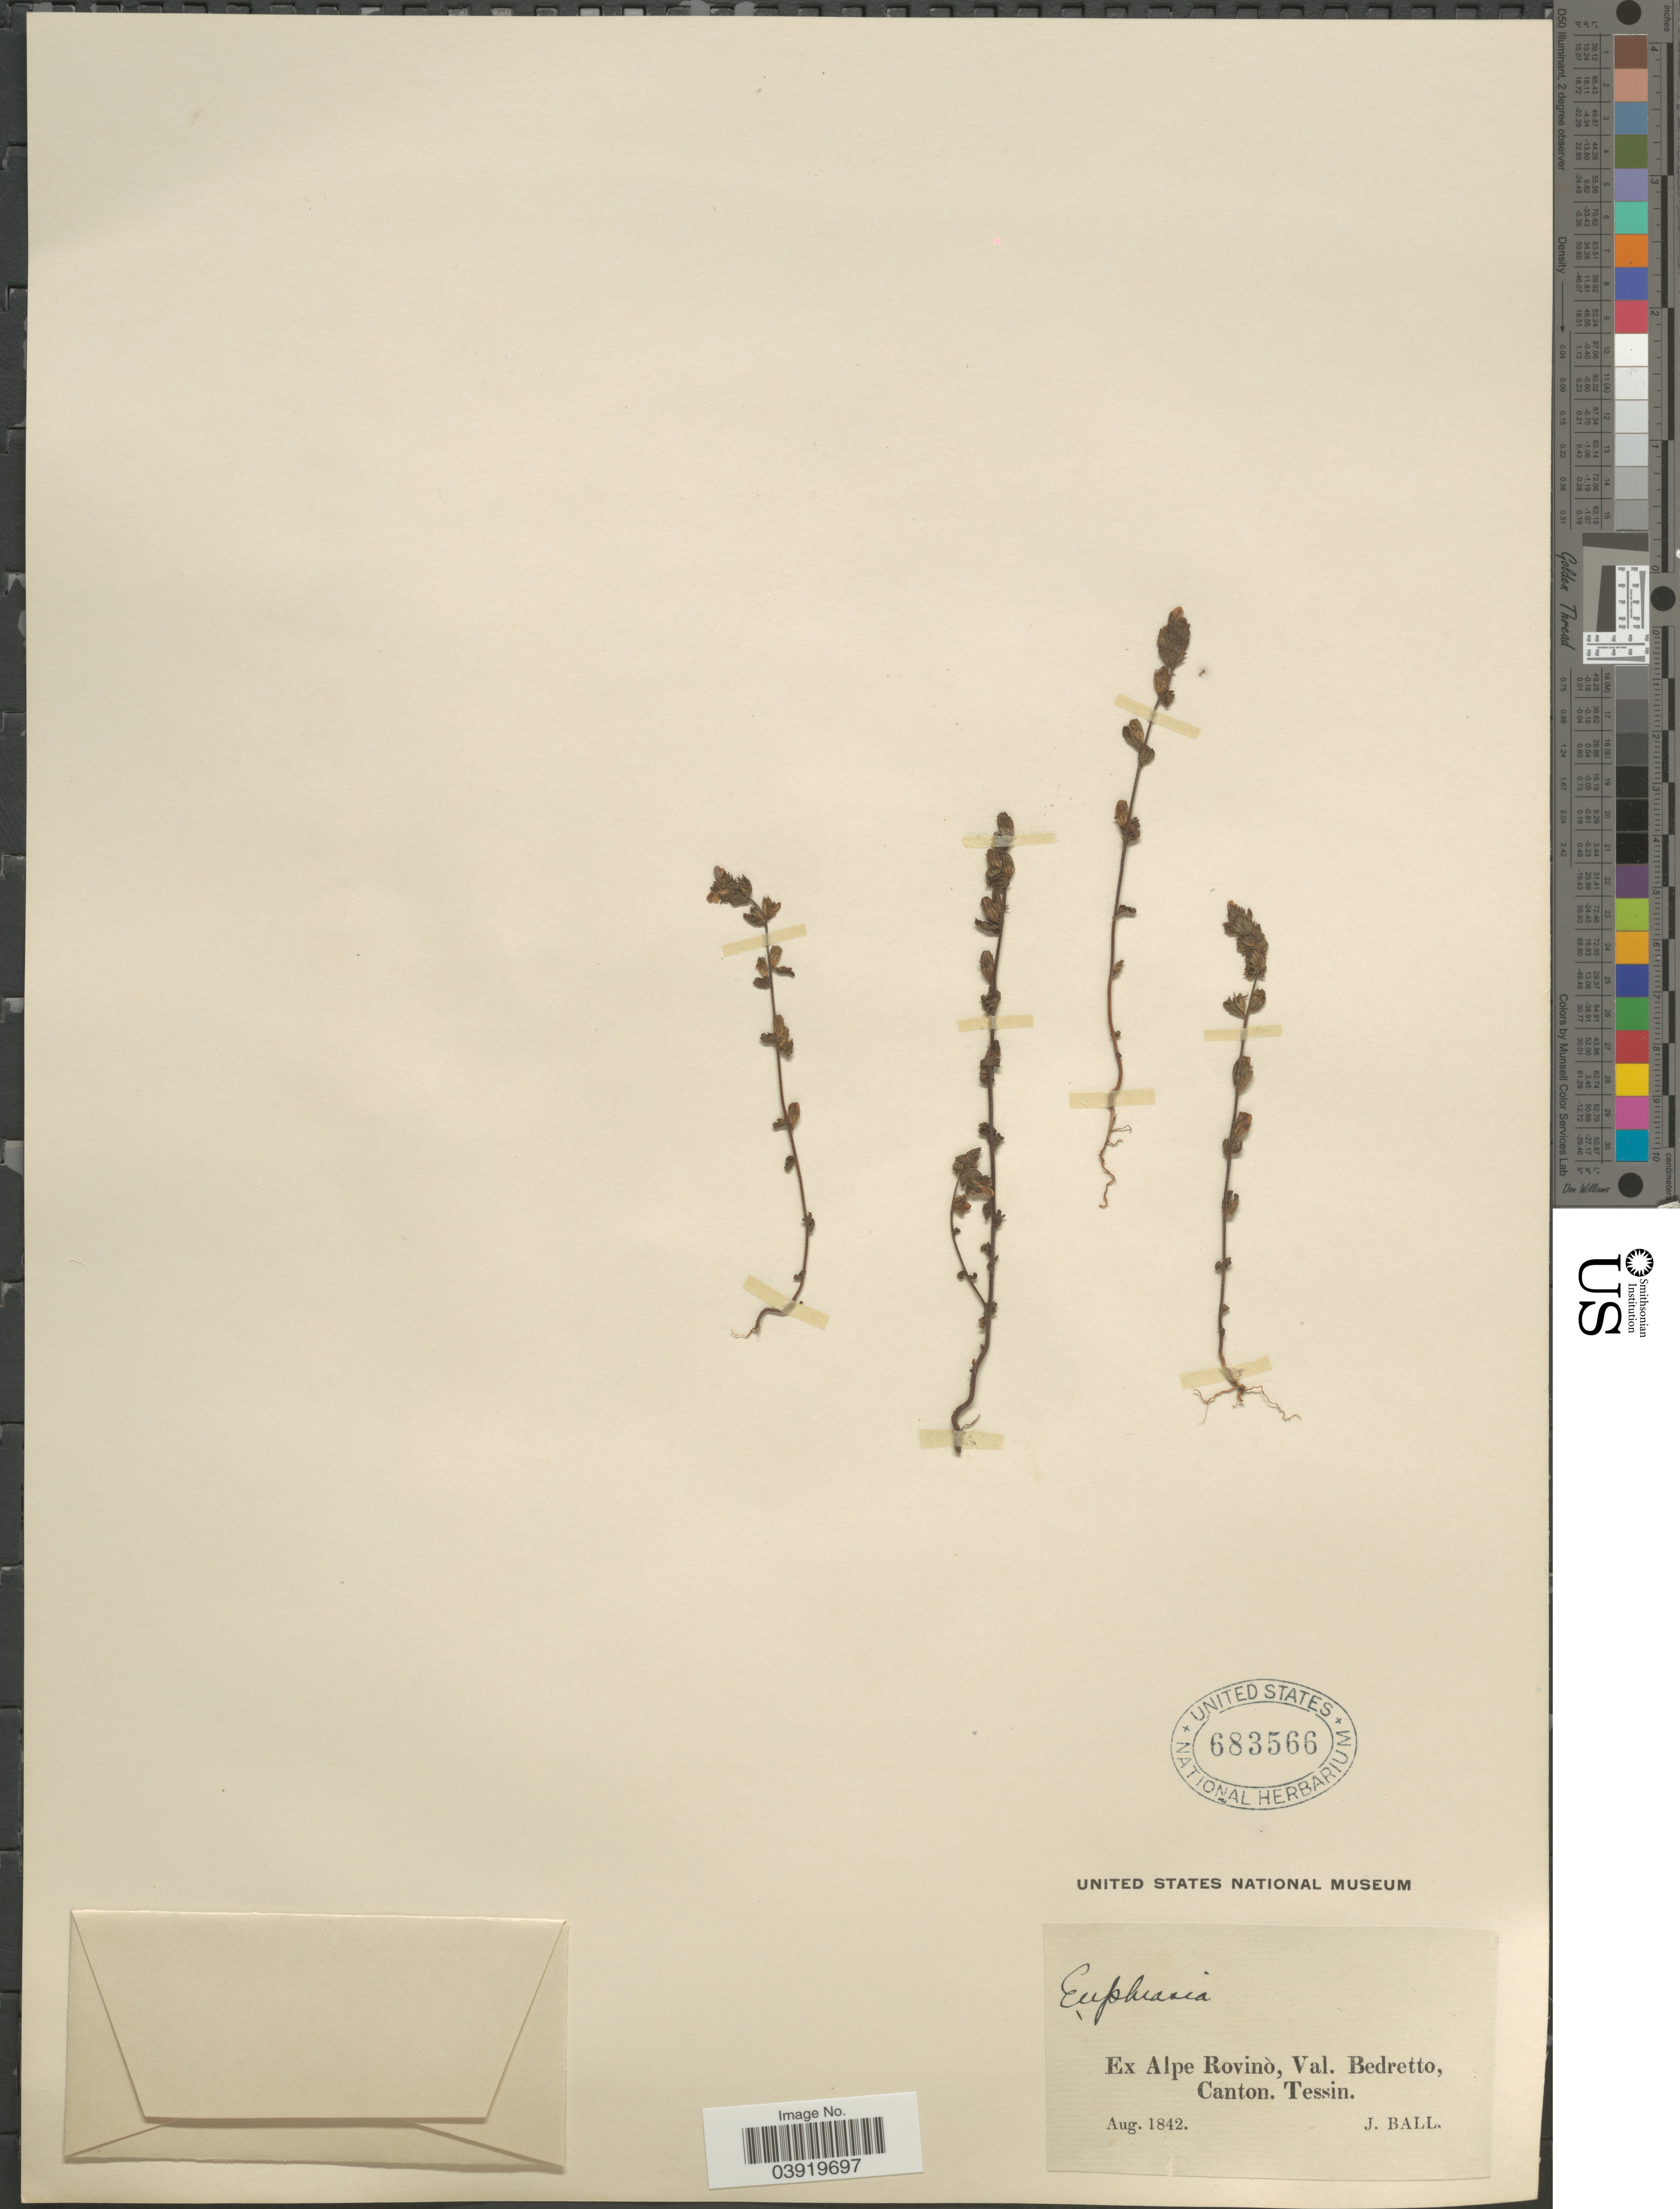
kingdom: Plantae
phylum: Tracheophyta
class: Magnoliopsida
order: Lamiales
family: Orobanchaceae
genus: Euphrasia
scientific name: Euphrasia sp.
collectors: J. Ball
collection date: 1842-08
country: Switzerland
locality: Ex Alpe Rovinò, Val. Bedretto, Canton. Tessin.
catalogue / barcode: US 683566